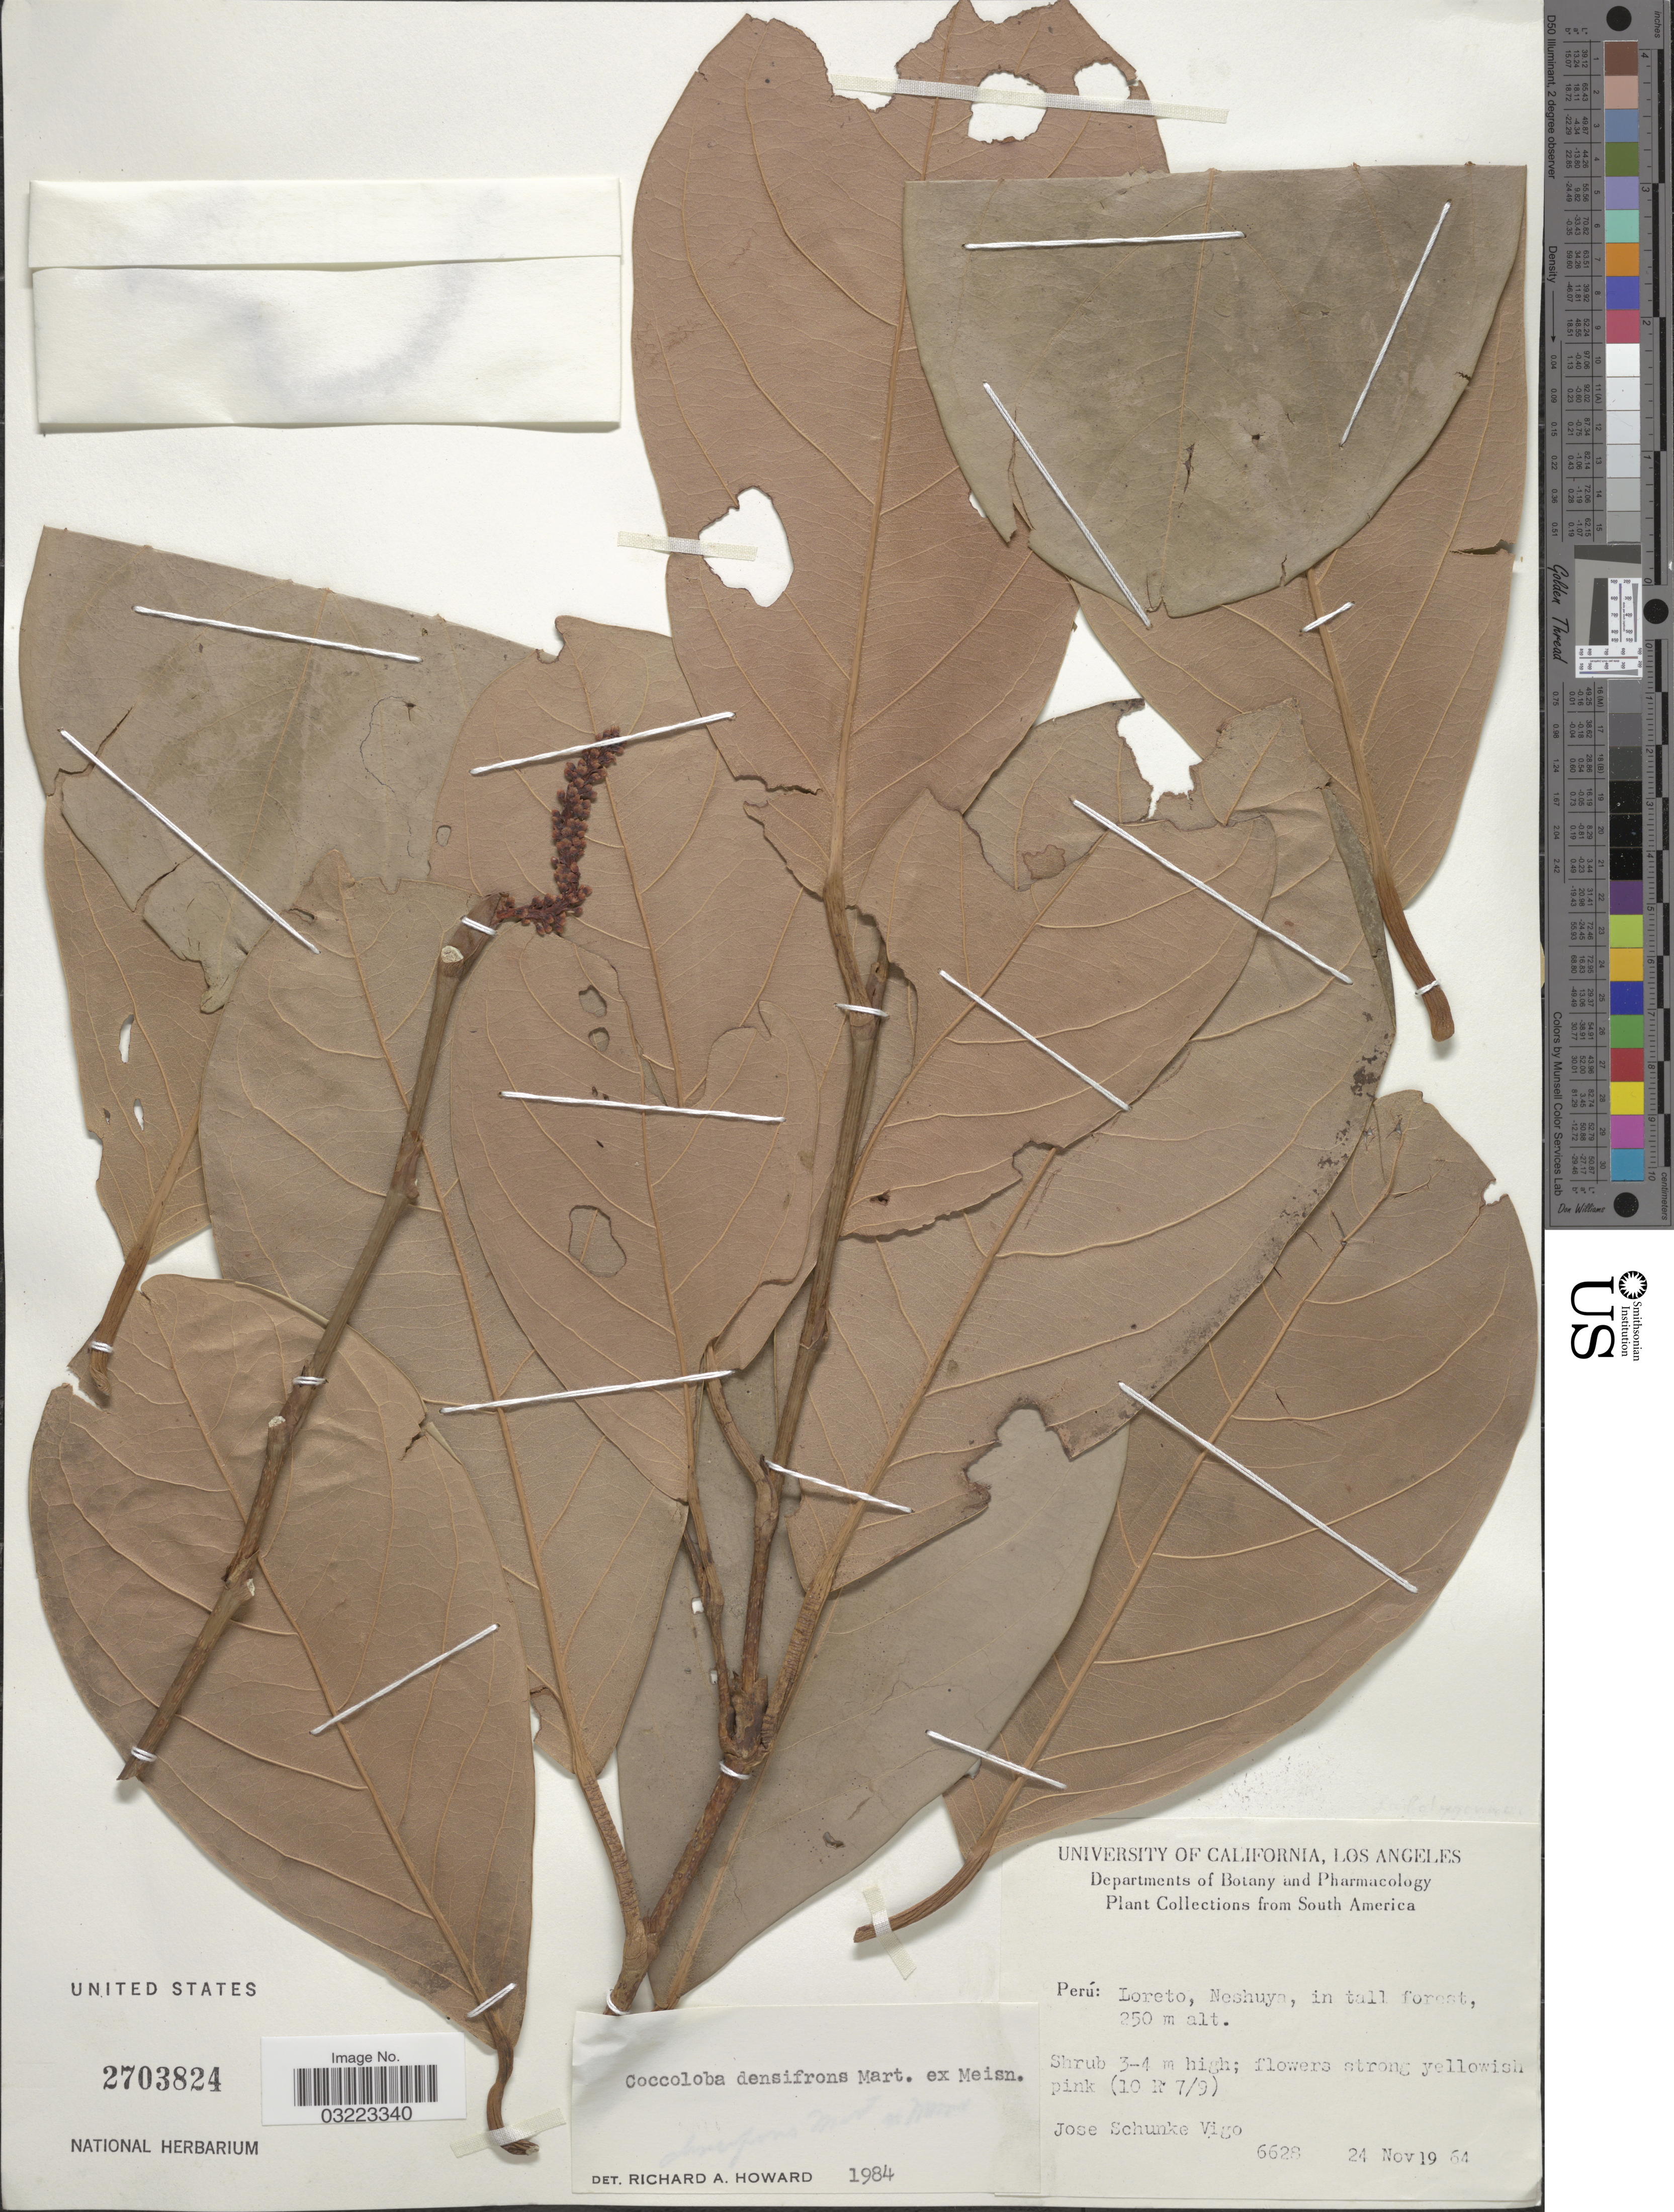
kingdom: Plantae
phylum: Tracheophyta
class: Magnoliopsida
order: Caryophyllales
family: Polygonaceae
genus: Coccoloba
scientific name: Coccoloba densifrons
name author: Mart. ex Meisn.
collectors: J. Schunke Vigo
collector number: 6628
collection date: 1964-11-24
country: Peru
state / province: Loreto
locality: Neshuya.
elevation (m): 250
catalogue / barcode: US 2706824